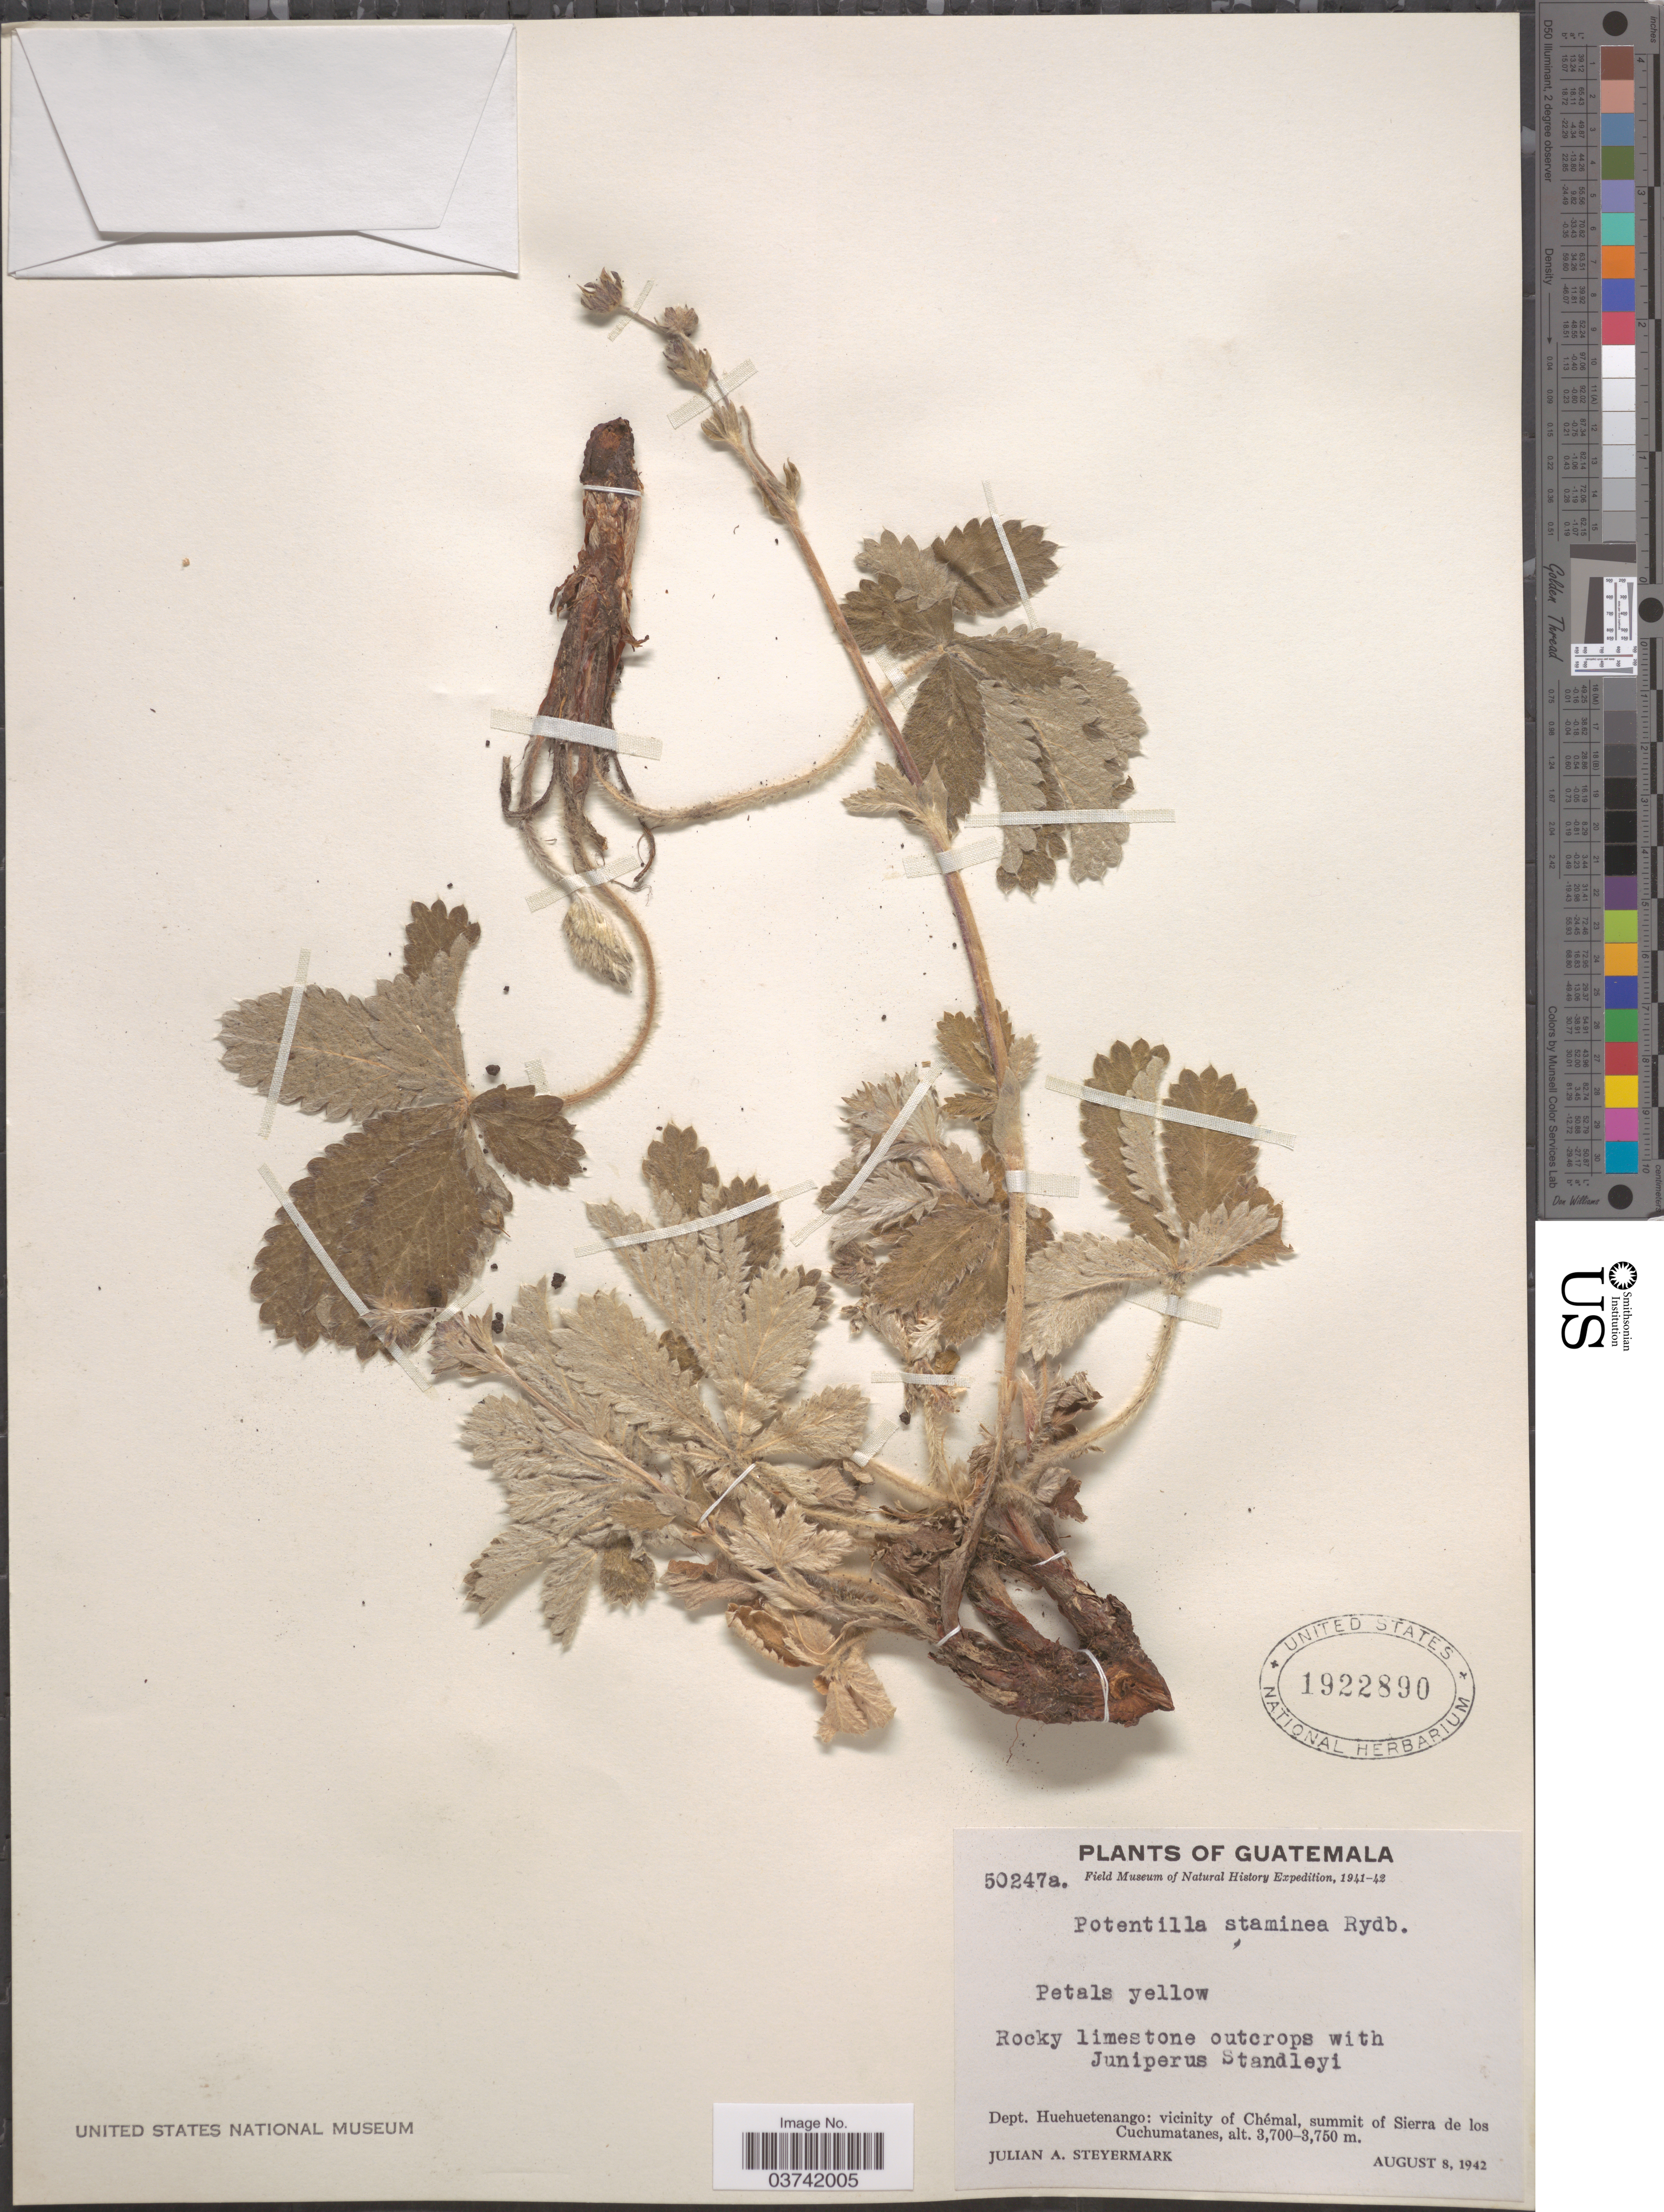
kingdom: Plantae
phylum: Tracheophyta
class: Magnoliopsida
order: Rosales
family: Rosaceae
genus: Potentilla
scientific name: Potentilla staminea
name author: Rydb.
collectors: J. Steyermark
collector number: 50247a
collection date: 1942-08-08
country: Guatemala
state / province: Huehuetenango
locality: Dept. Huehuetenango: vicinity of Chémal, summit of Sierra de los Cuchumatanes.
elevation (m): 3700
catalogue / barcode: US 1922890